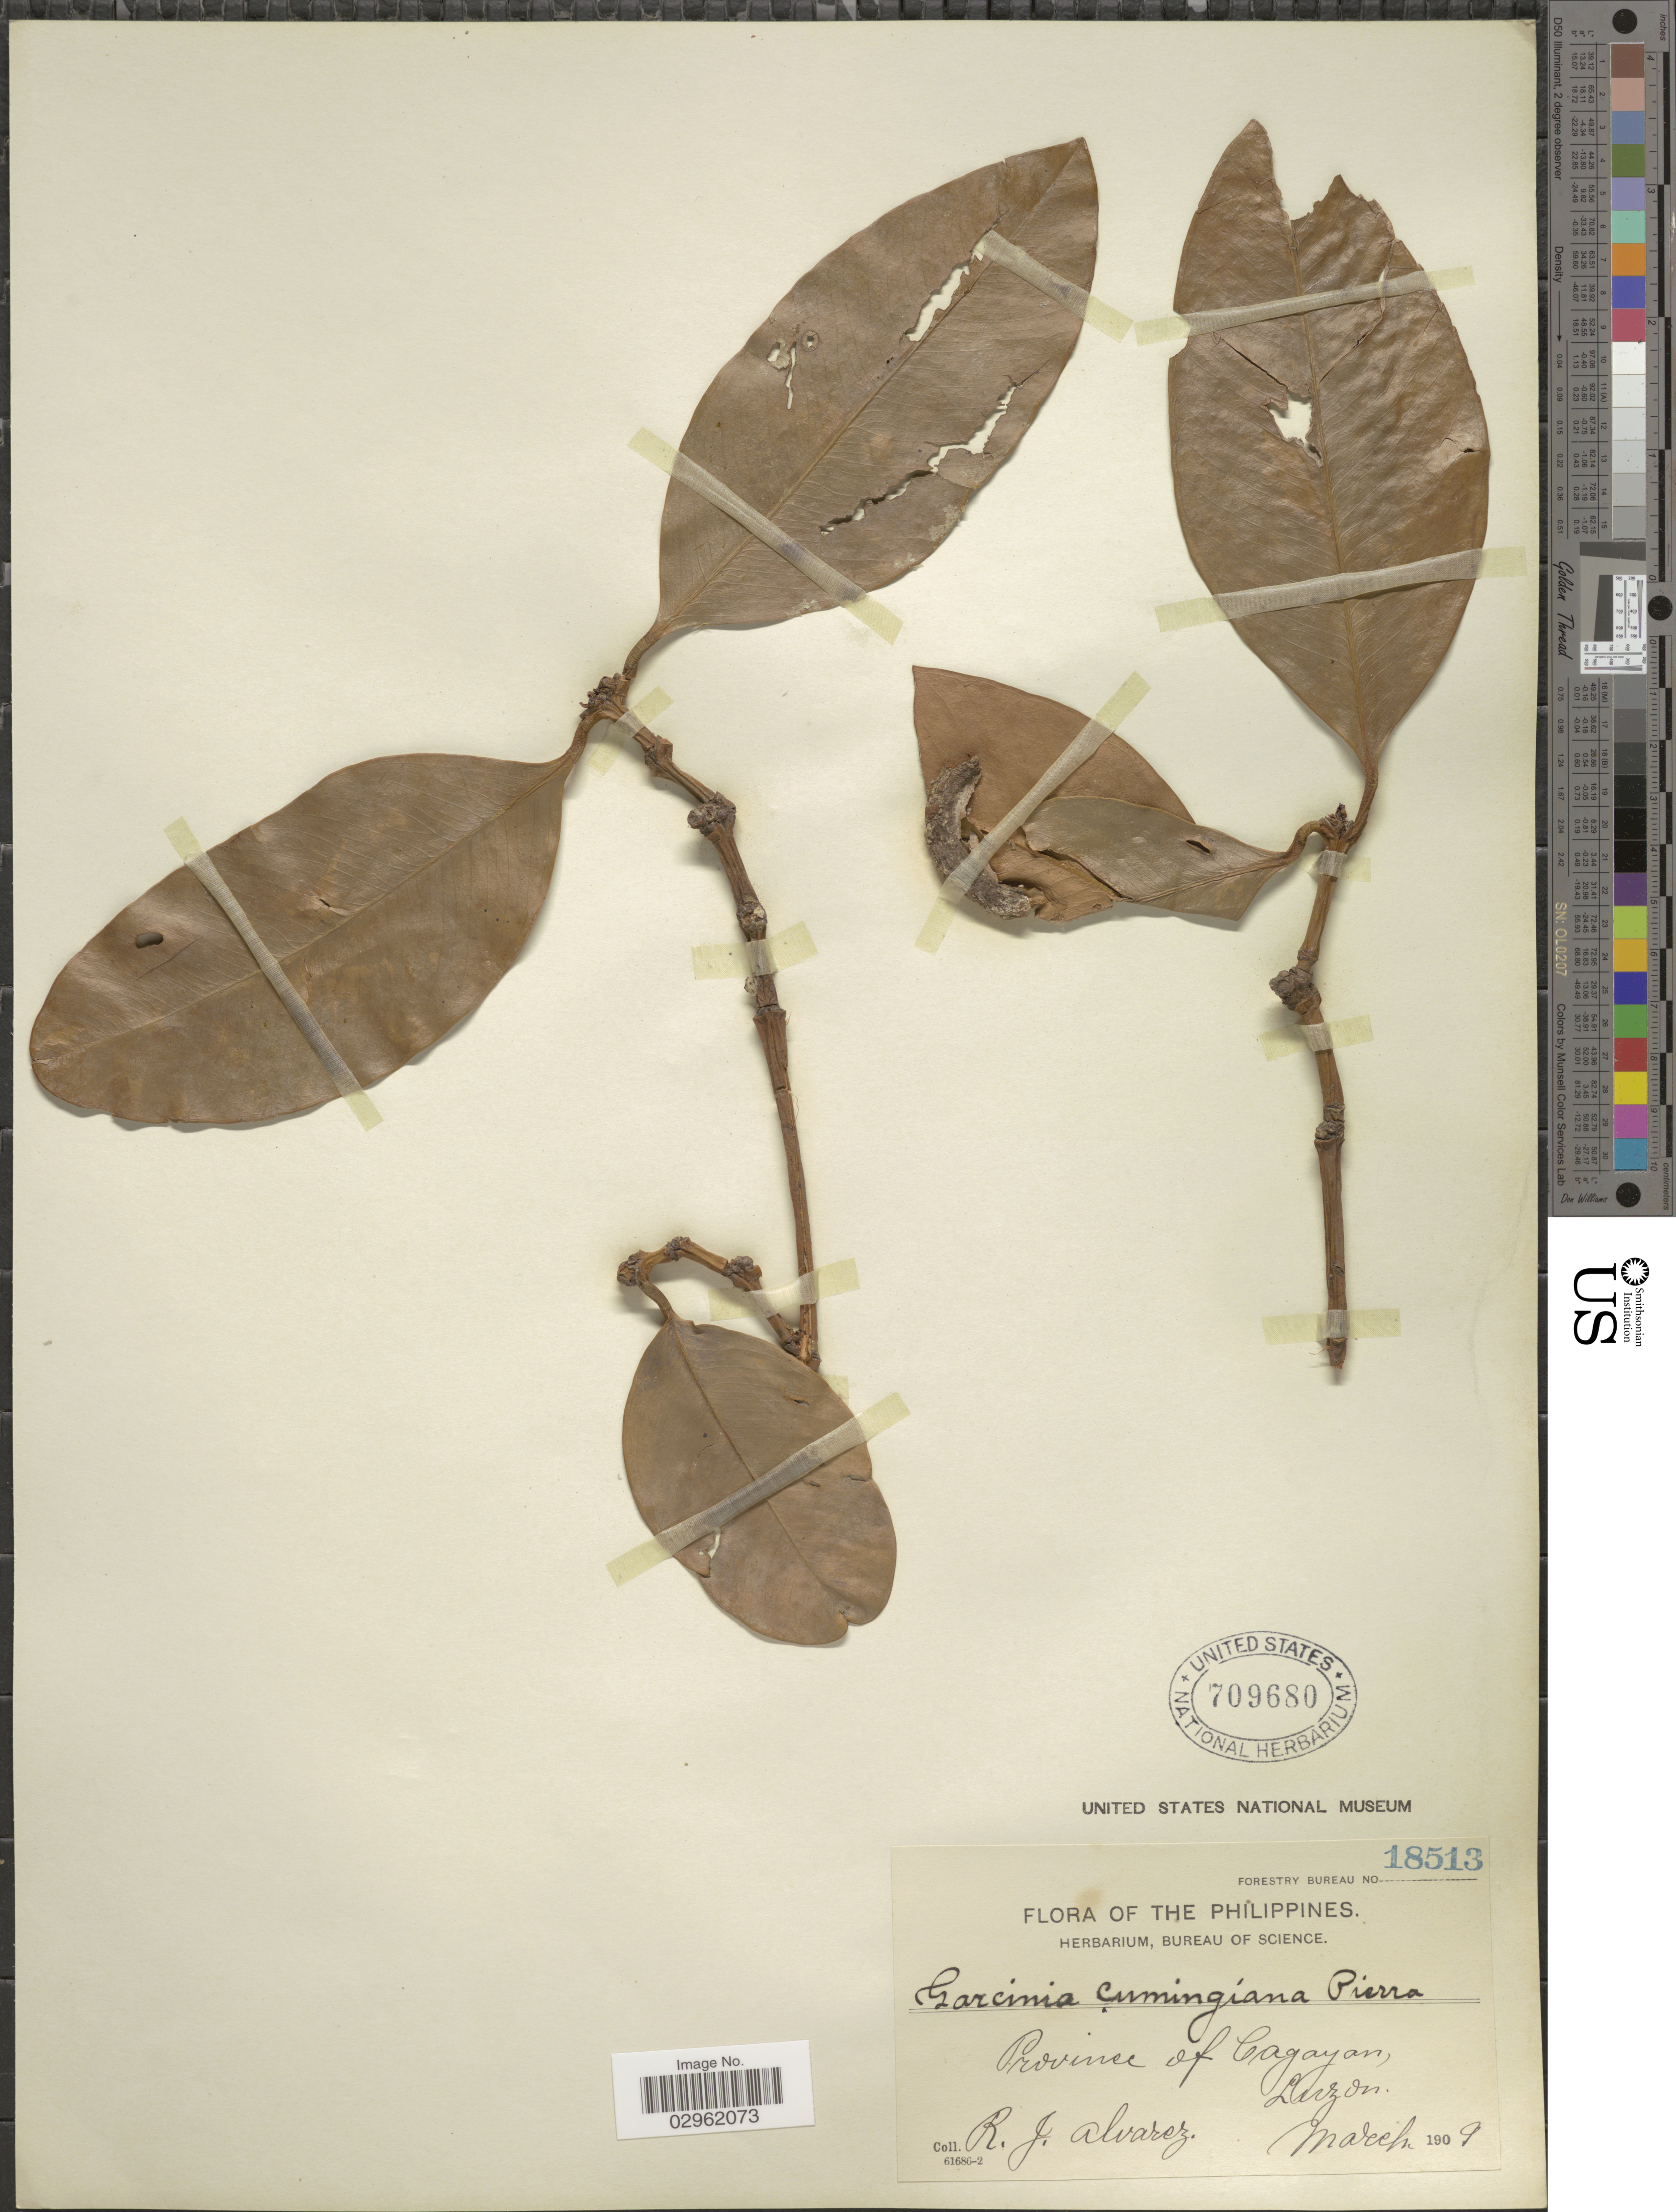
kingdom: Plantae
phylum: Tracheophyta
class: Magnoliopsida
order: Malpighiales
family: Clusiaceae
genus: Garcinia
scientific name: Garcinia cumingiana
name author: Pierre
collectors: R. Alvarez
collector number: Forestry Bureau 18513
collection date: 1909-03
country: Philippines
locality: Province of Cagayan. Luzon.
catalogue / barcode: US 709680